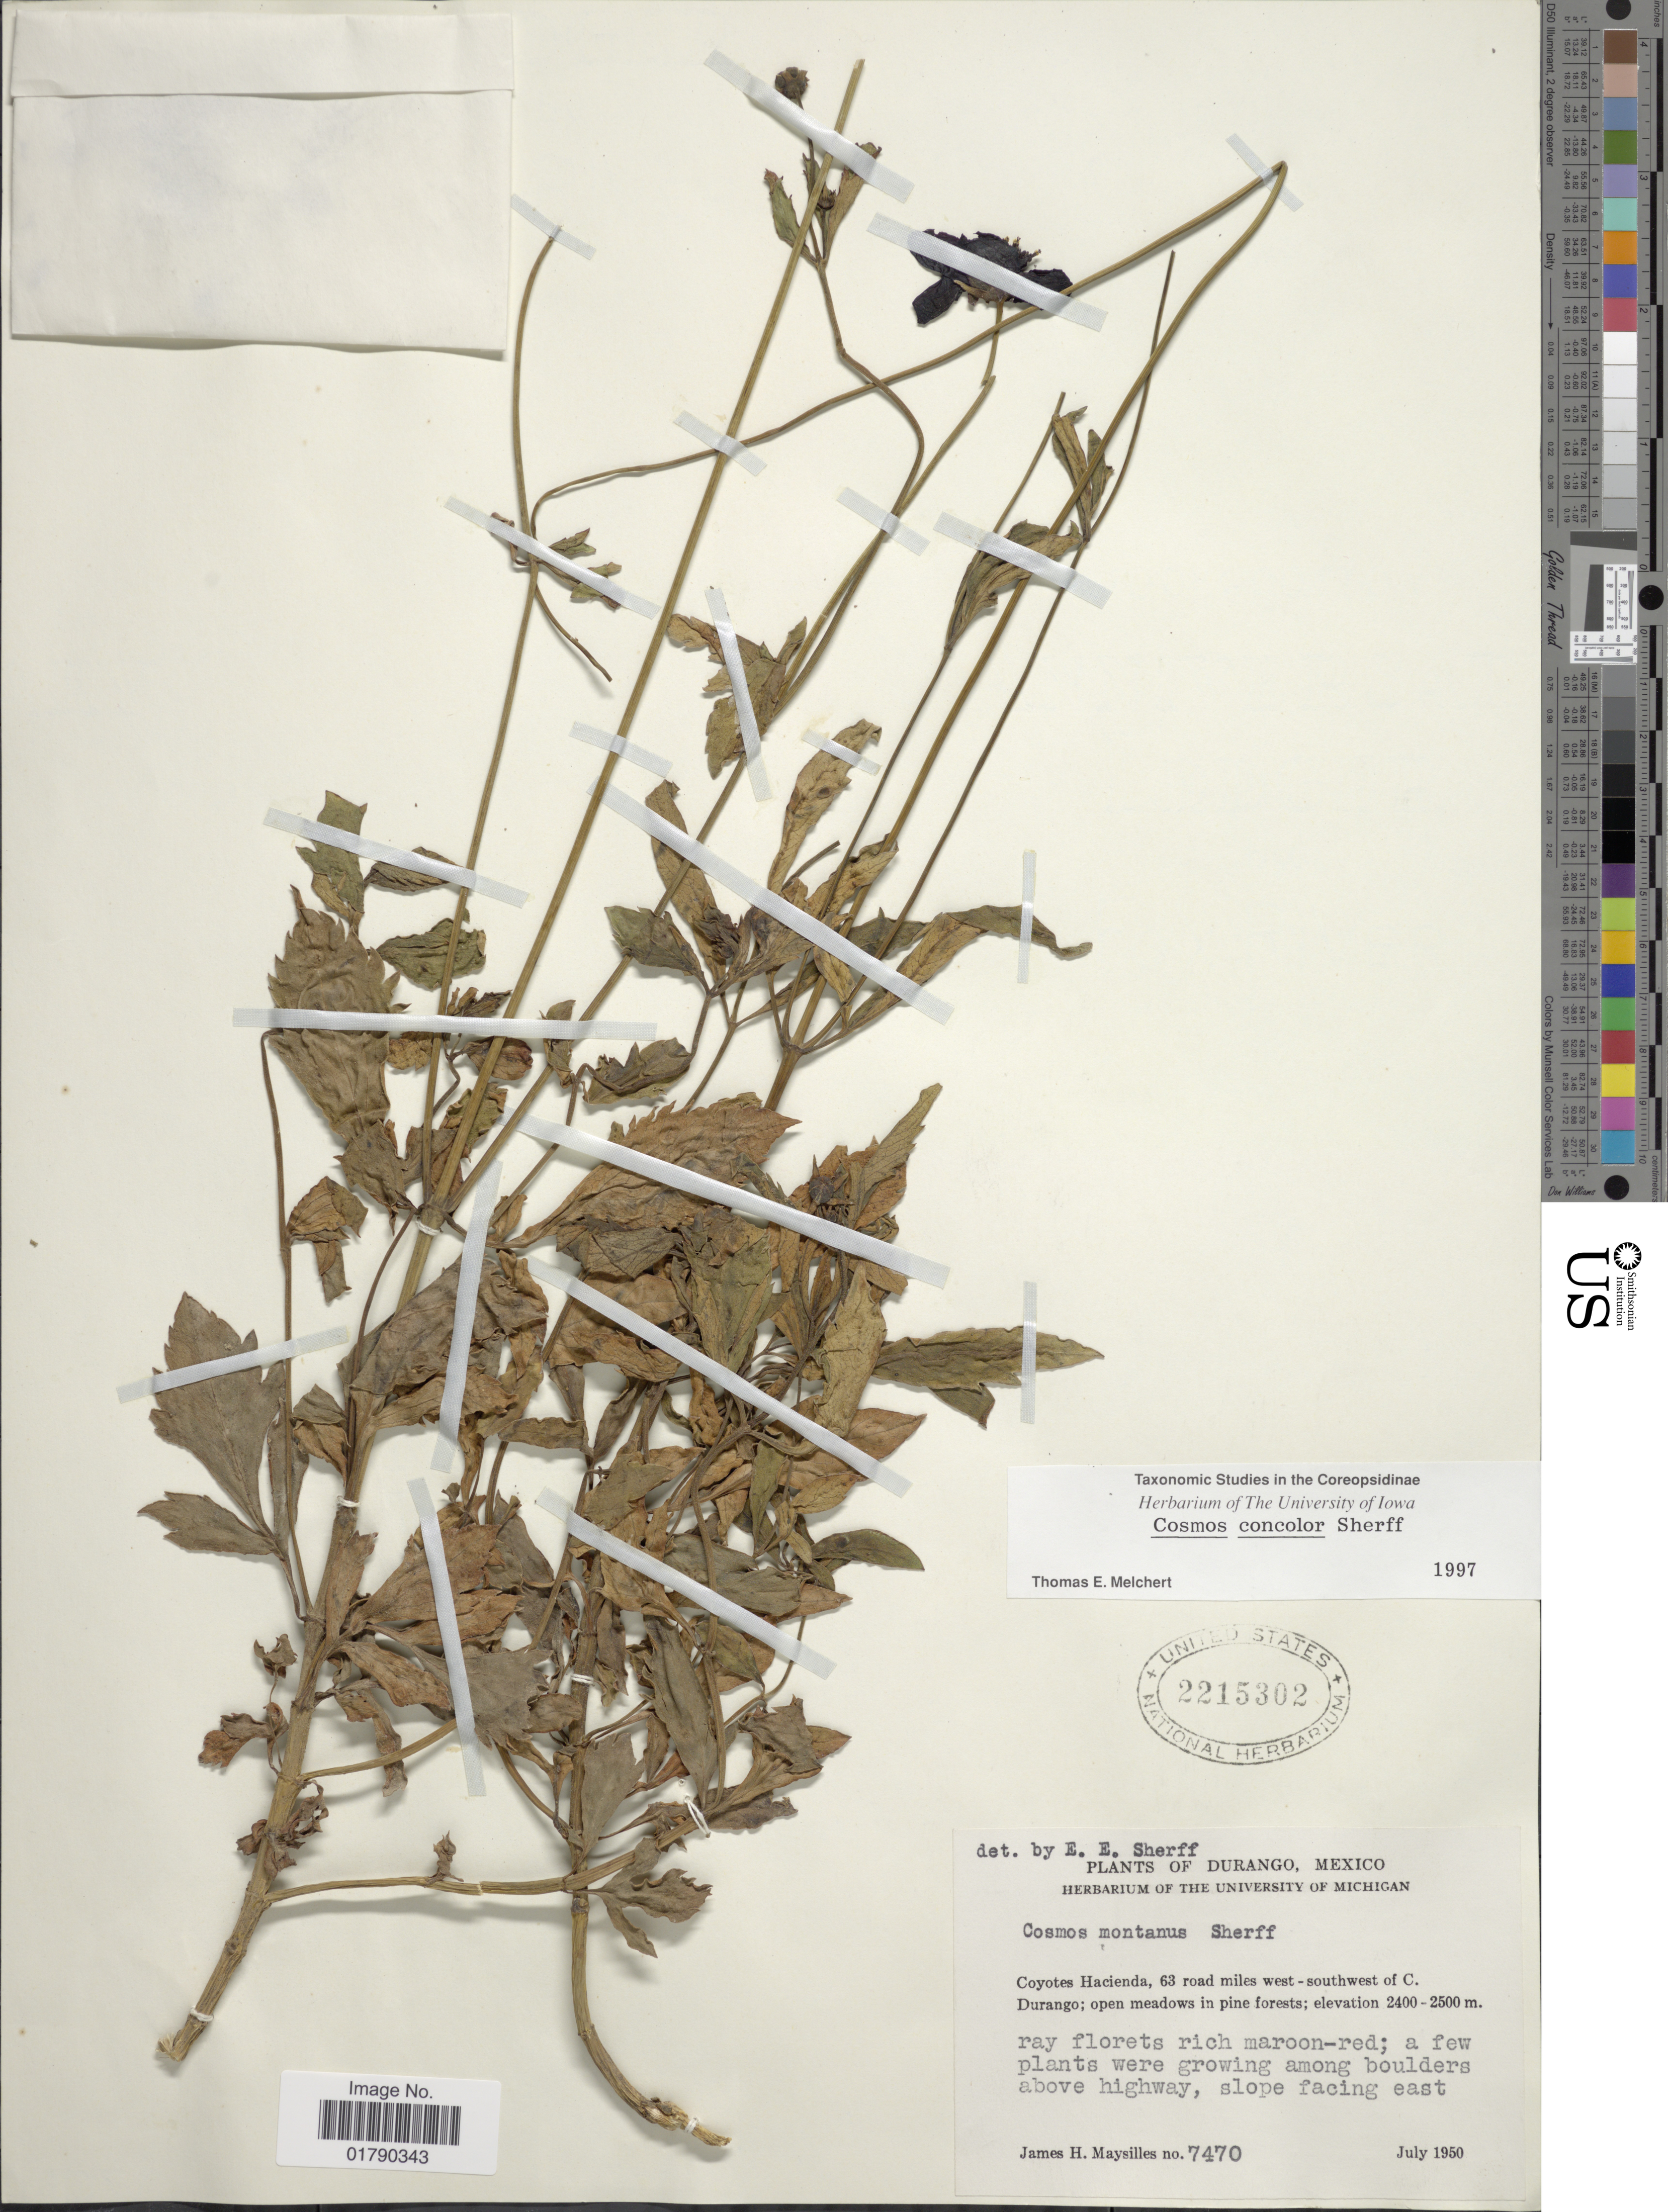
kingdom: Plantae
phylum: Tracheophyta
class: Magnoliopsida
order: Asterales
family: Asteraceae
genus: Cosmos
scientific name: Cosmos concolor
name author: Sherff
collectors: J. Maysilles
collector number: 7470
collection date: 1950-07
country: Mexico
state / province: Durango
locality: Coyotes Hacienda, 63 road miles west-southwest of C. Durango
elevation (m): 2400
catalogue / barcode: US 2215302